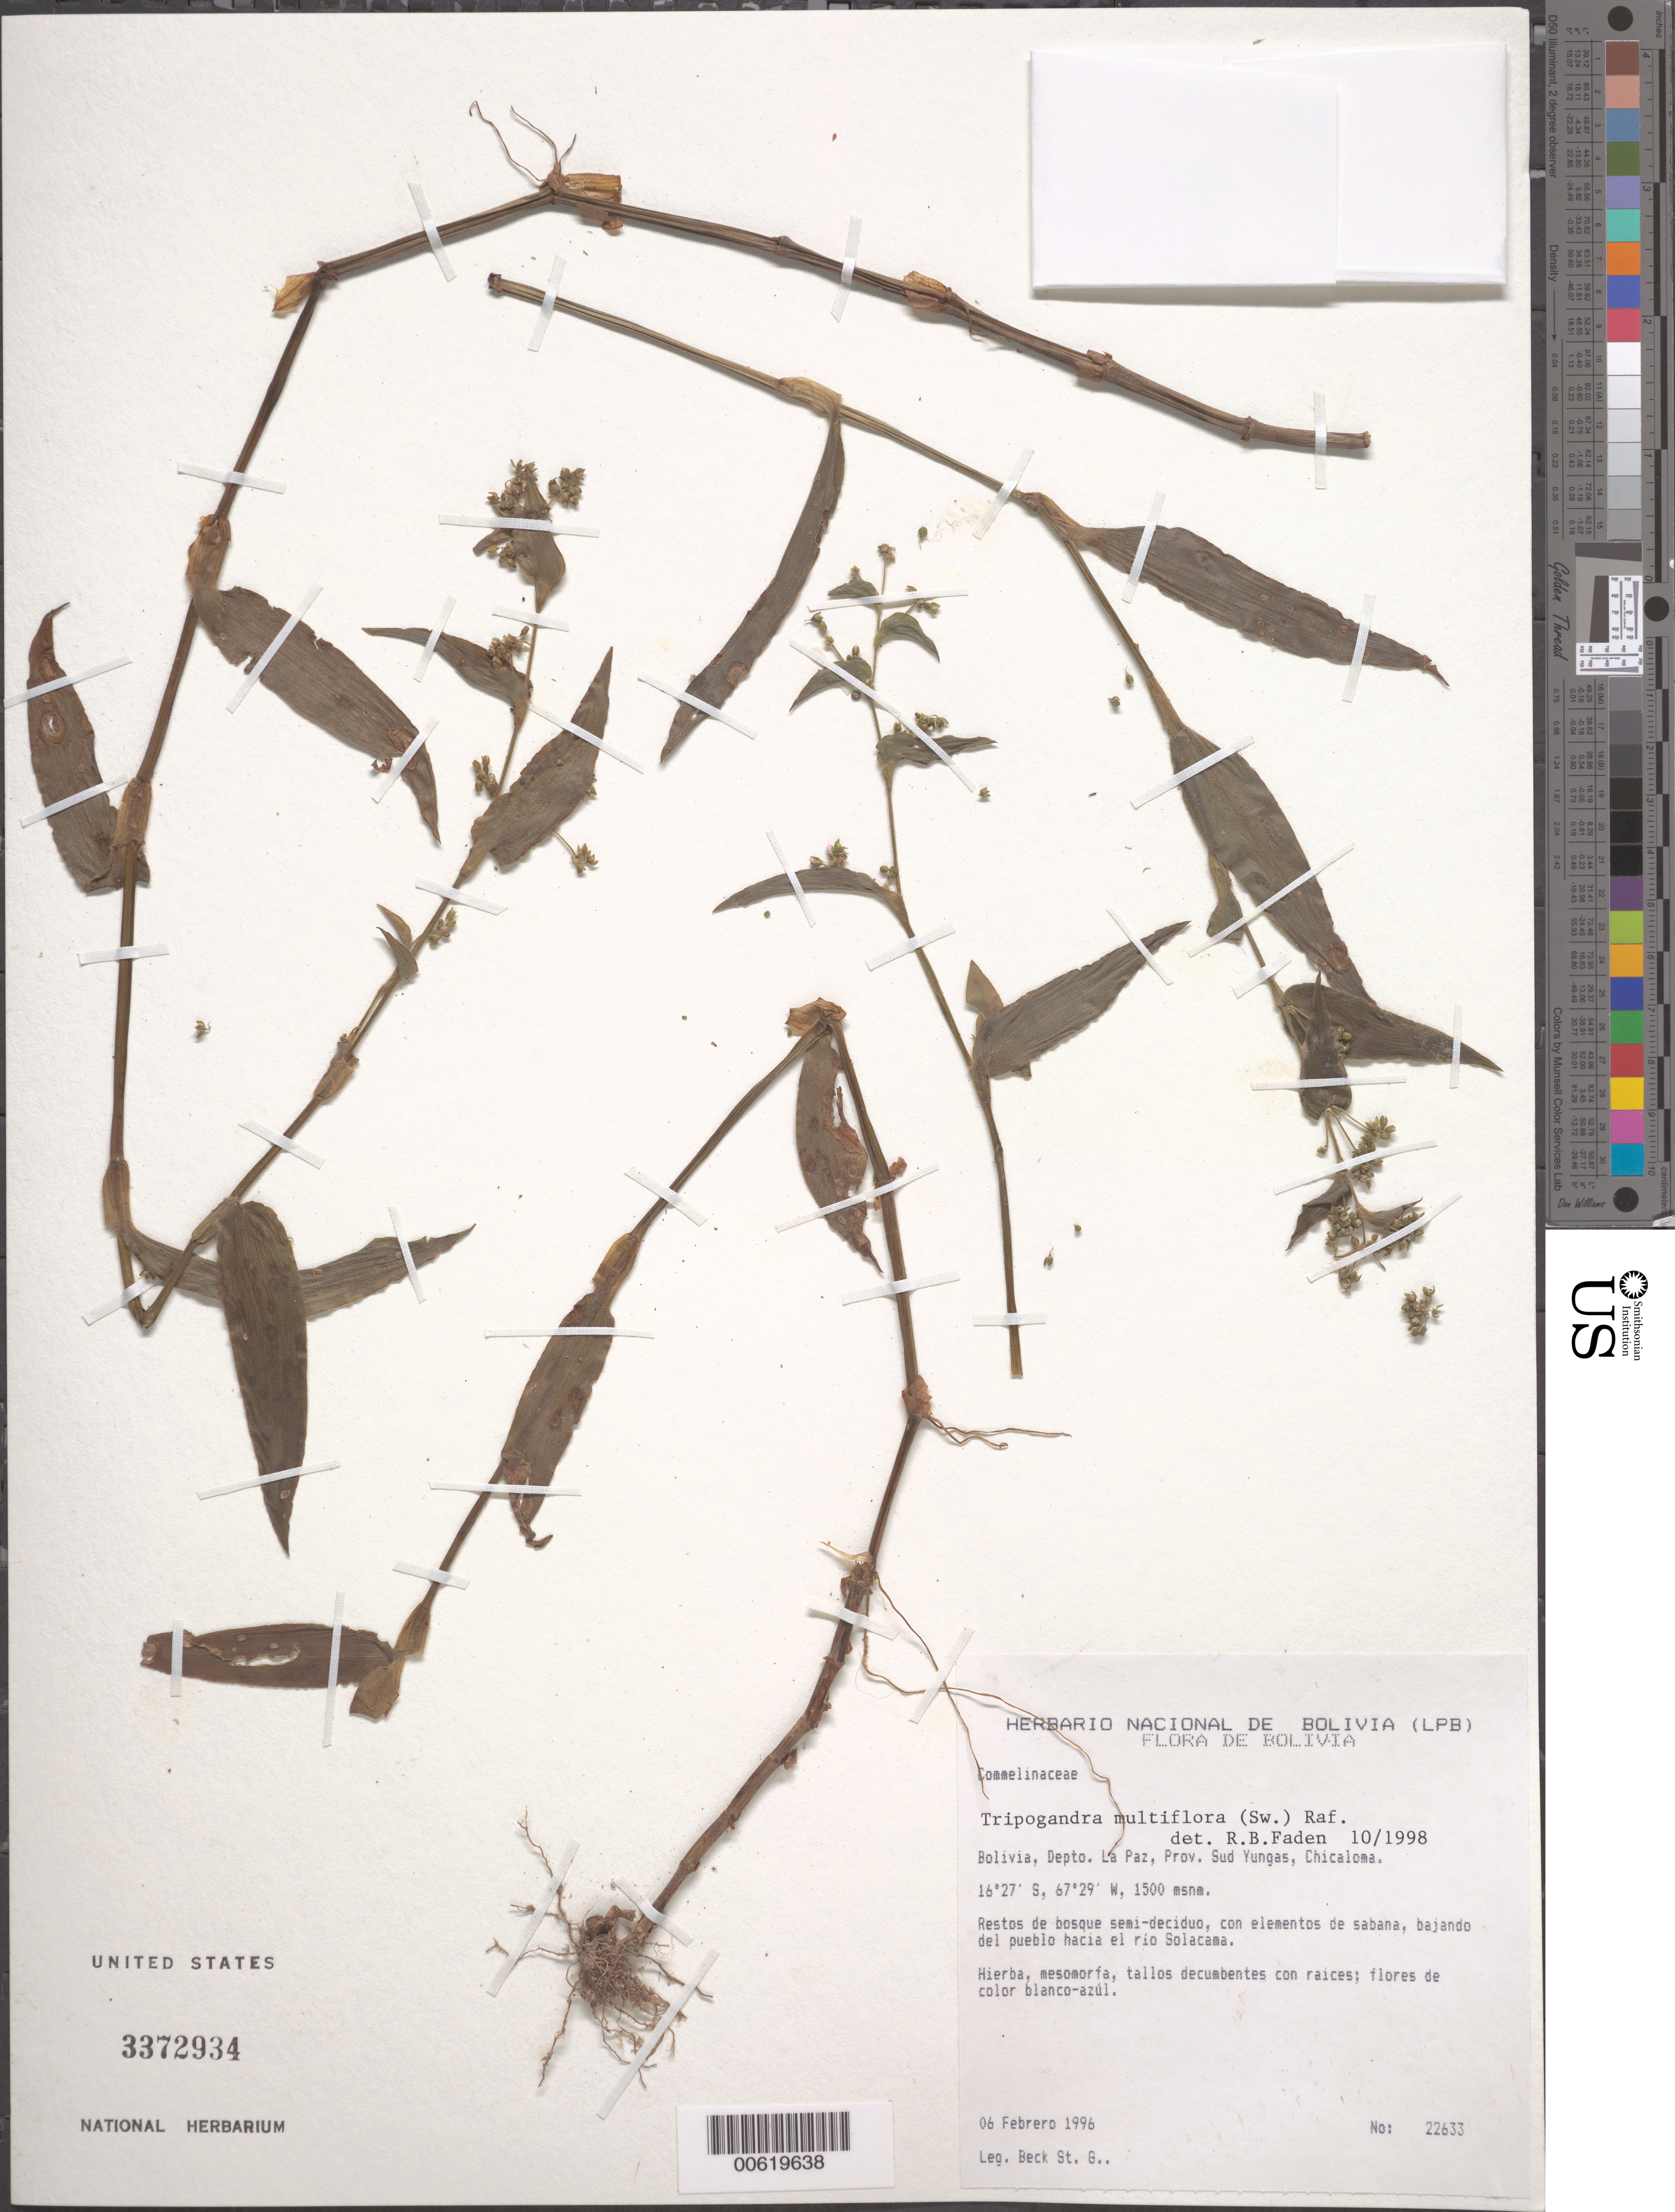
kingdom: Plantae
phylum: Tracheophyta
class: Liliopsida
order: Commelinales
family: Commelinaceae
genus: Tripogandra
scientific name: Tripogandra multiflora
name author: (Sw.) Raf.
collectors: S. G. Beck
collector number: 22633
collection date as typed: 06 Feb 1996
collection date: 1996-02-06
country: Bolivia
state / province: La Paz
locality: Sud Yungas, Chicaloma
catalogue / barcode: US 3372934